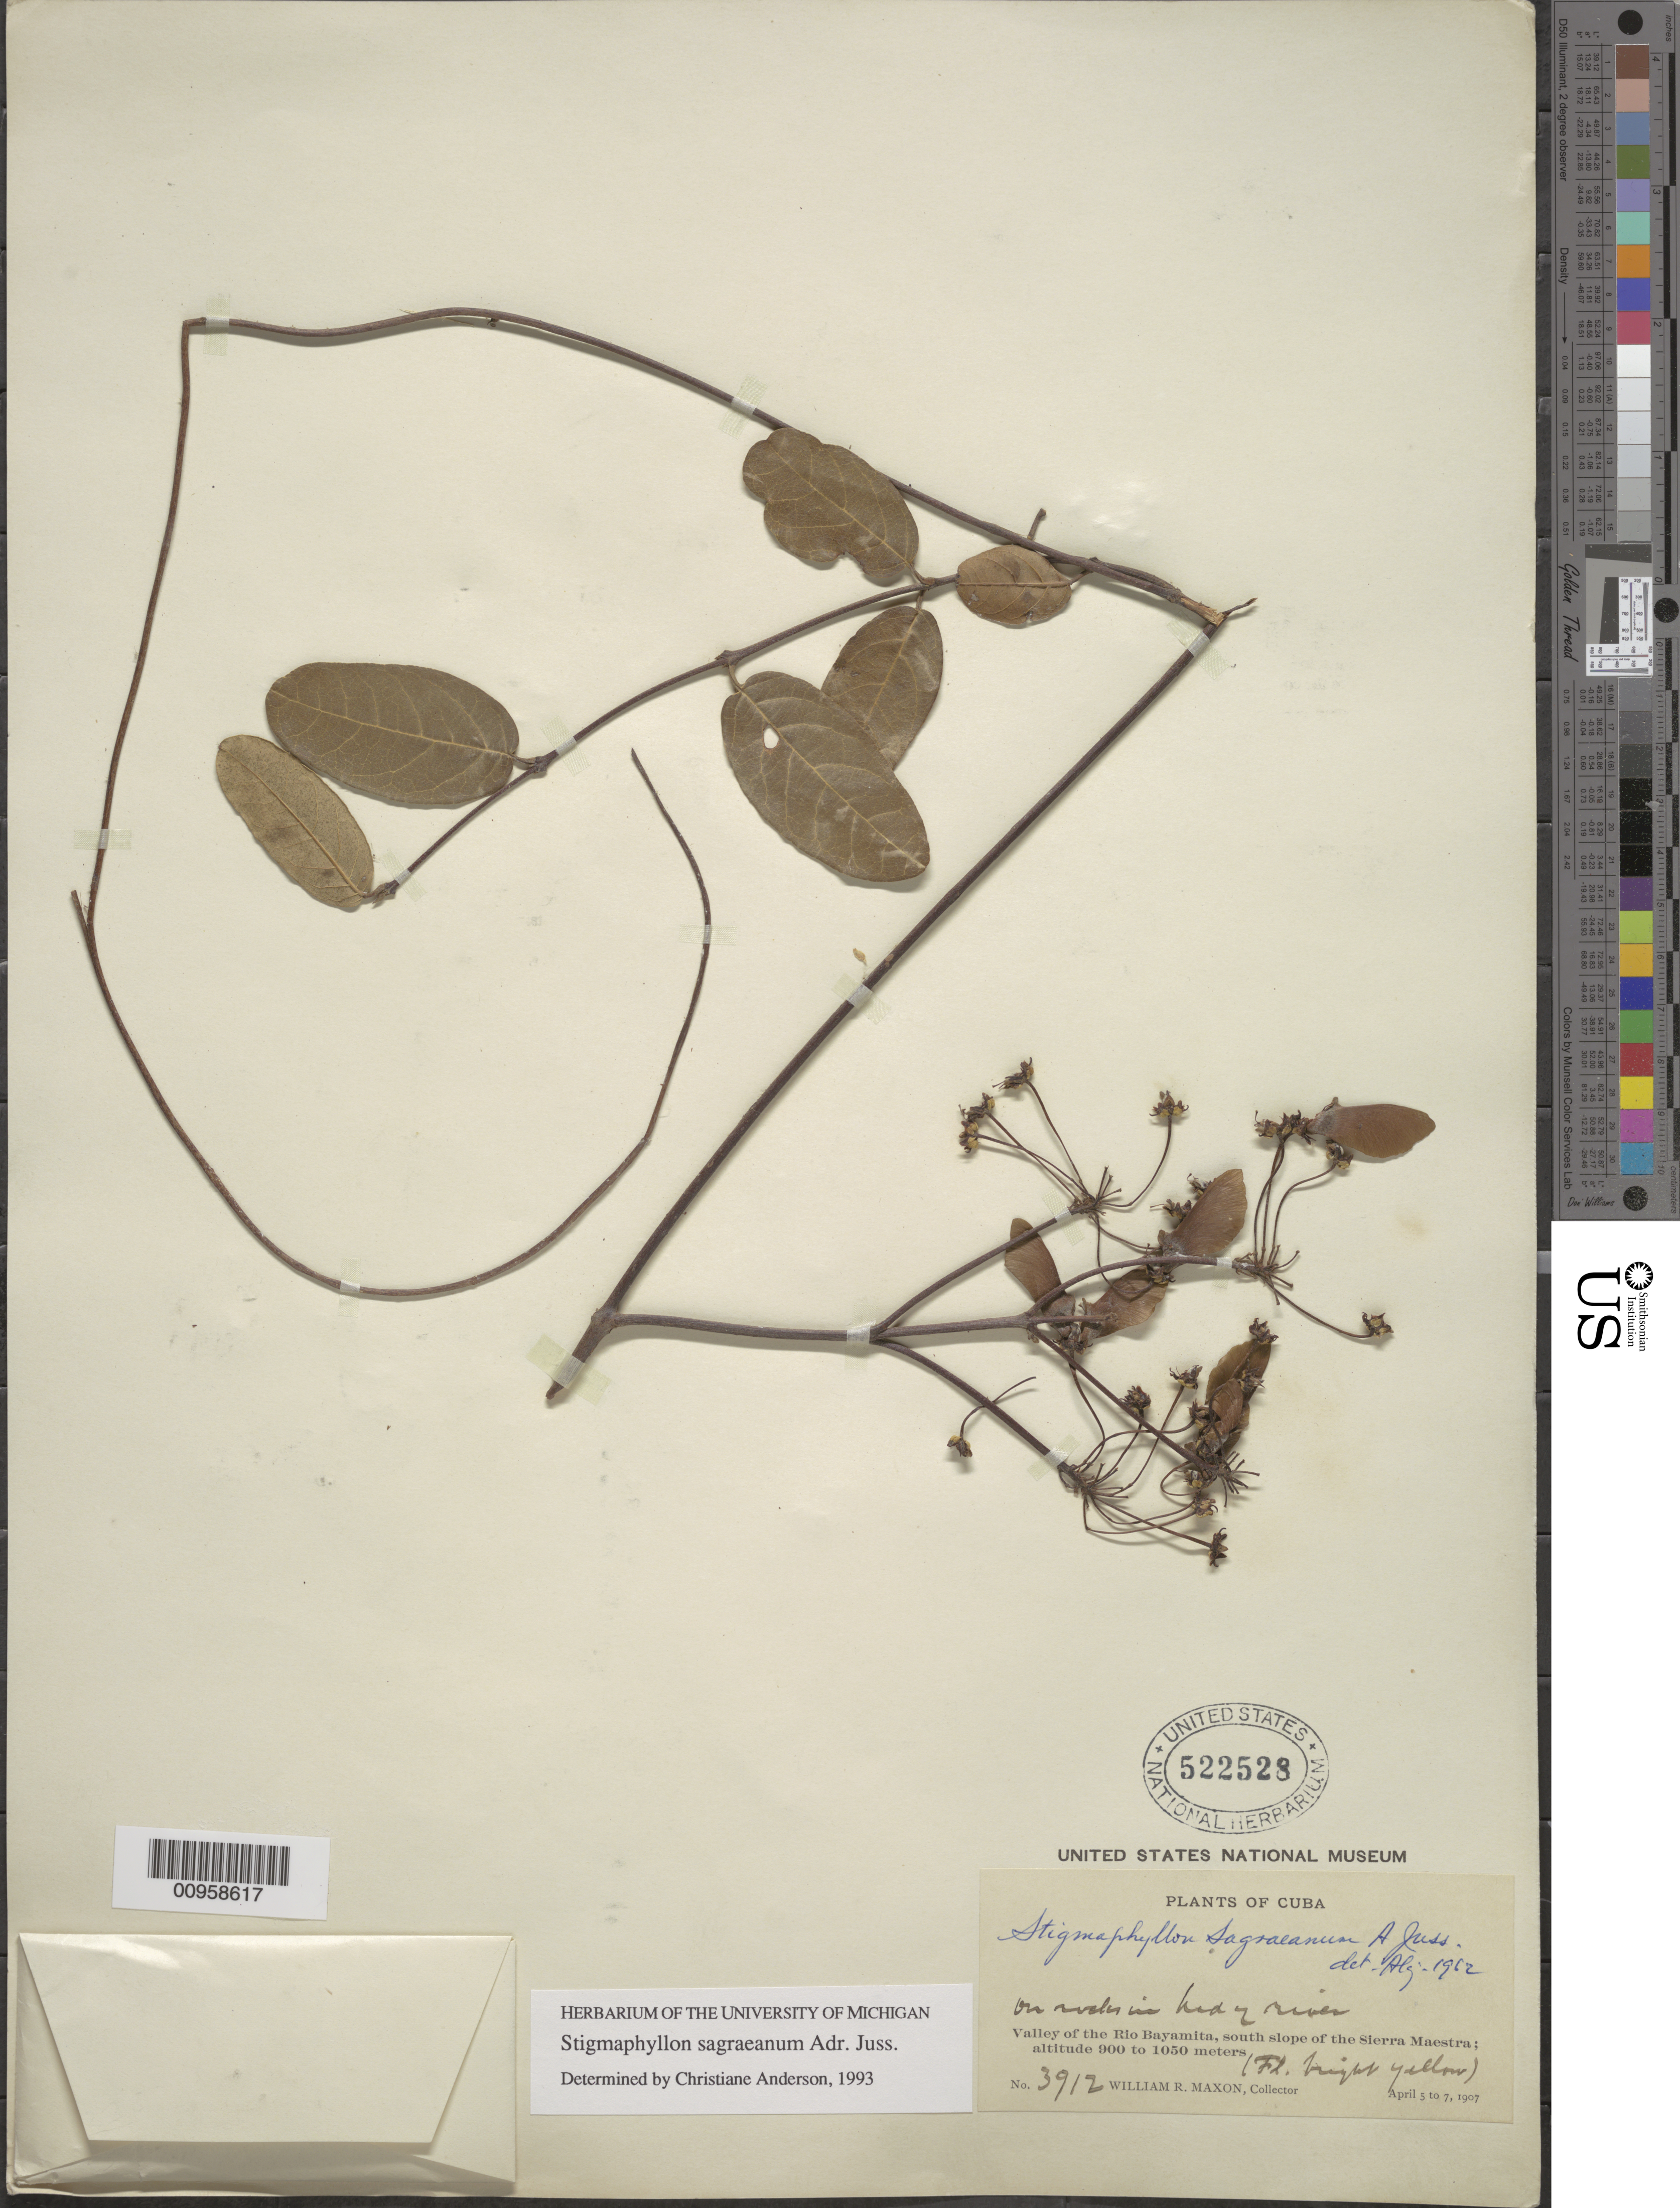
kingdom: Plantae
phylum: Tracheophyta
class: Magnoliopsida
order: Malpighiales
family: Malpighiaceae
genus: Stigmaphyllon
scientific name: Stigmaphyllon sagraeanum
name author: Juss.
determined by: Anderson, C.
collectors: W. R. Maxon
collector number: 3912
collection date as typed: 05 Apr 1907 to 07 Apr 1907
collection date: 1907-04-05/1907-04-07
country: Cuba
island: Cuba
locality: Valley of the Rio Bayamita, south slope of the Sierra Maestra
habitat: On rocks in bed of river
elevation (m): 900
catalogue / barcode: US 522528